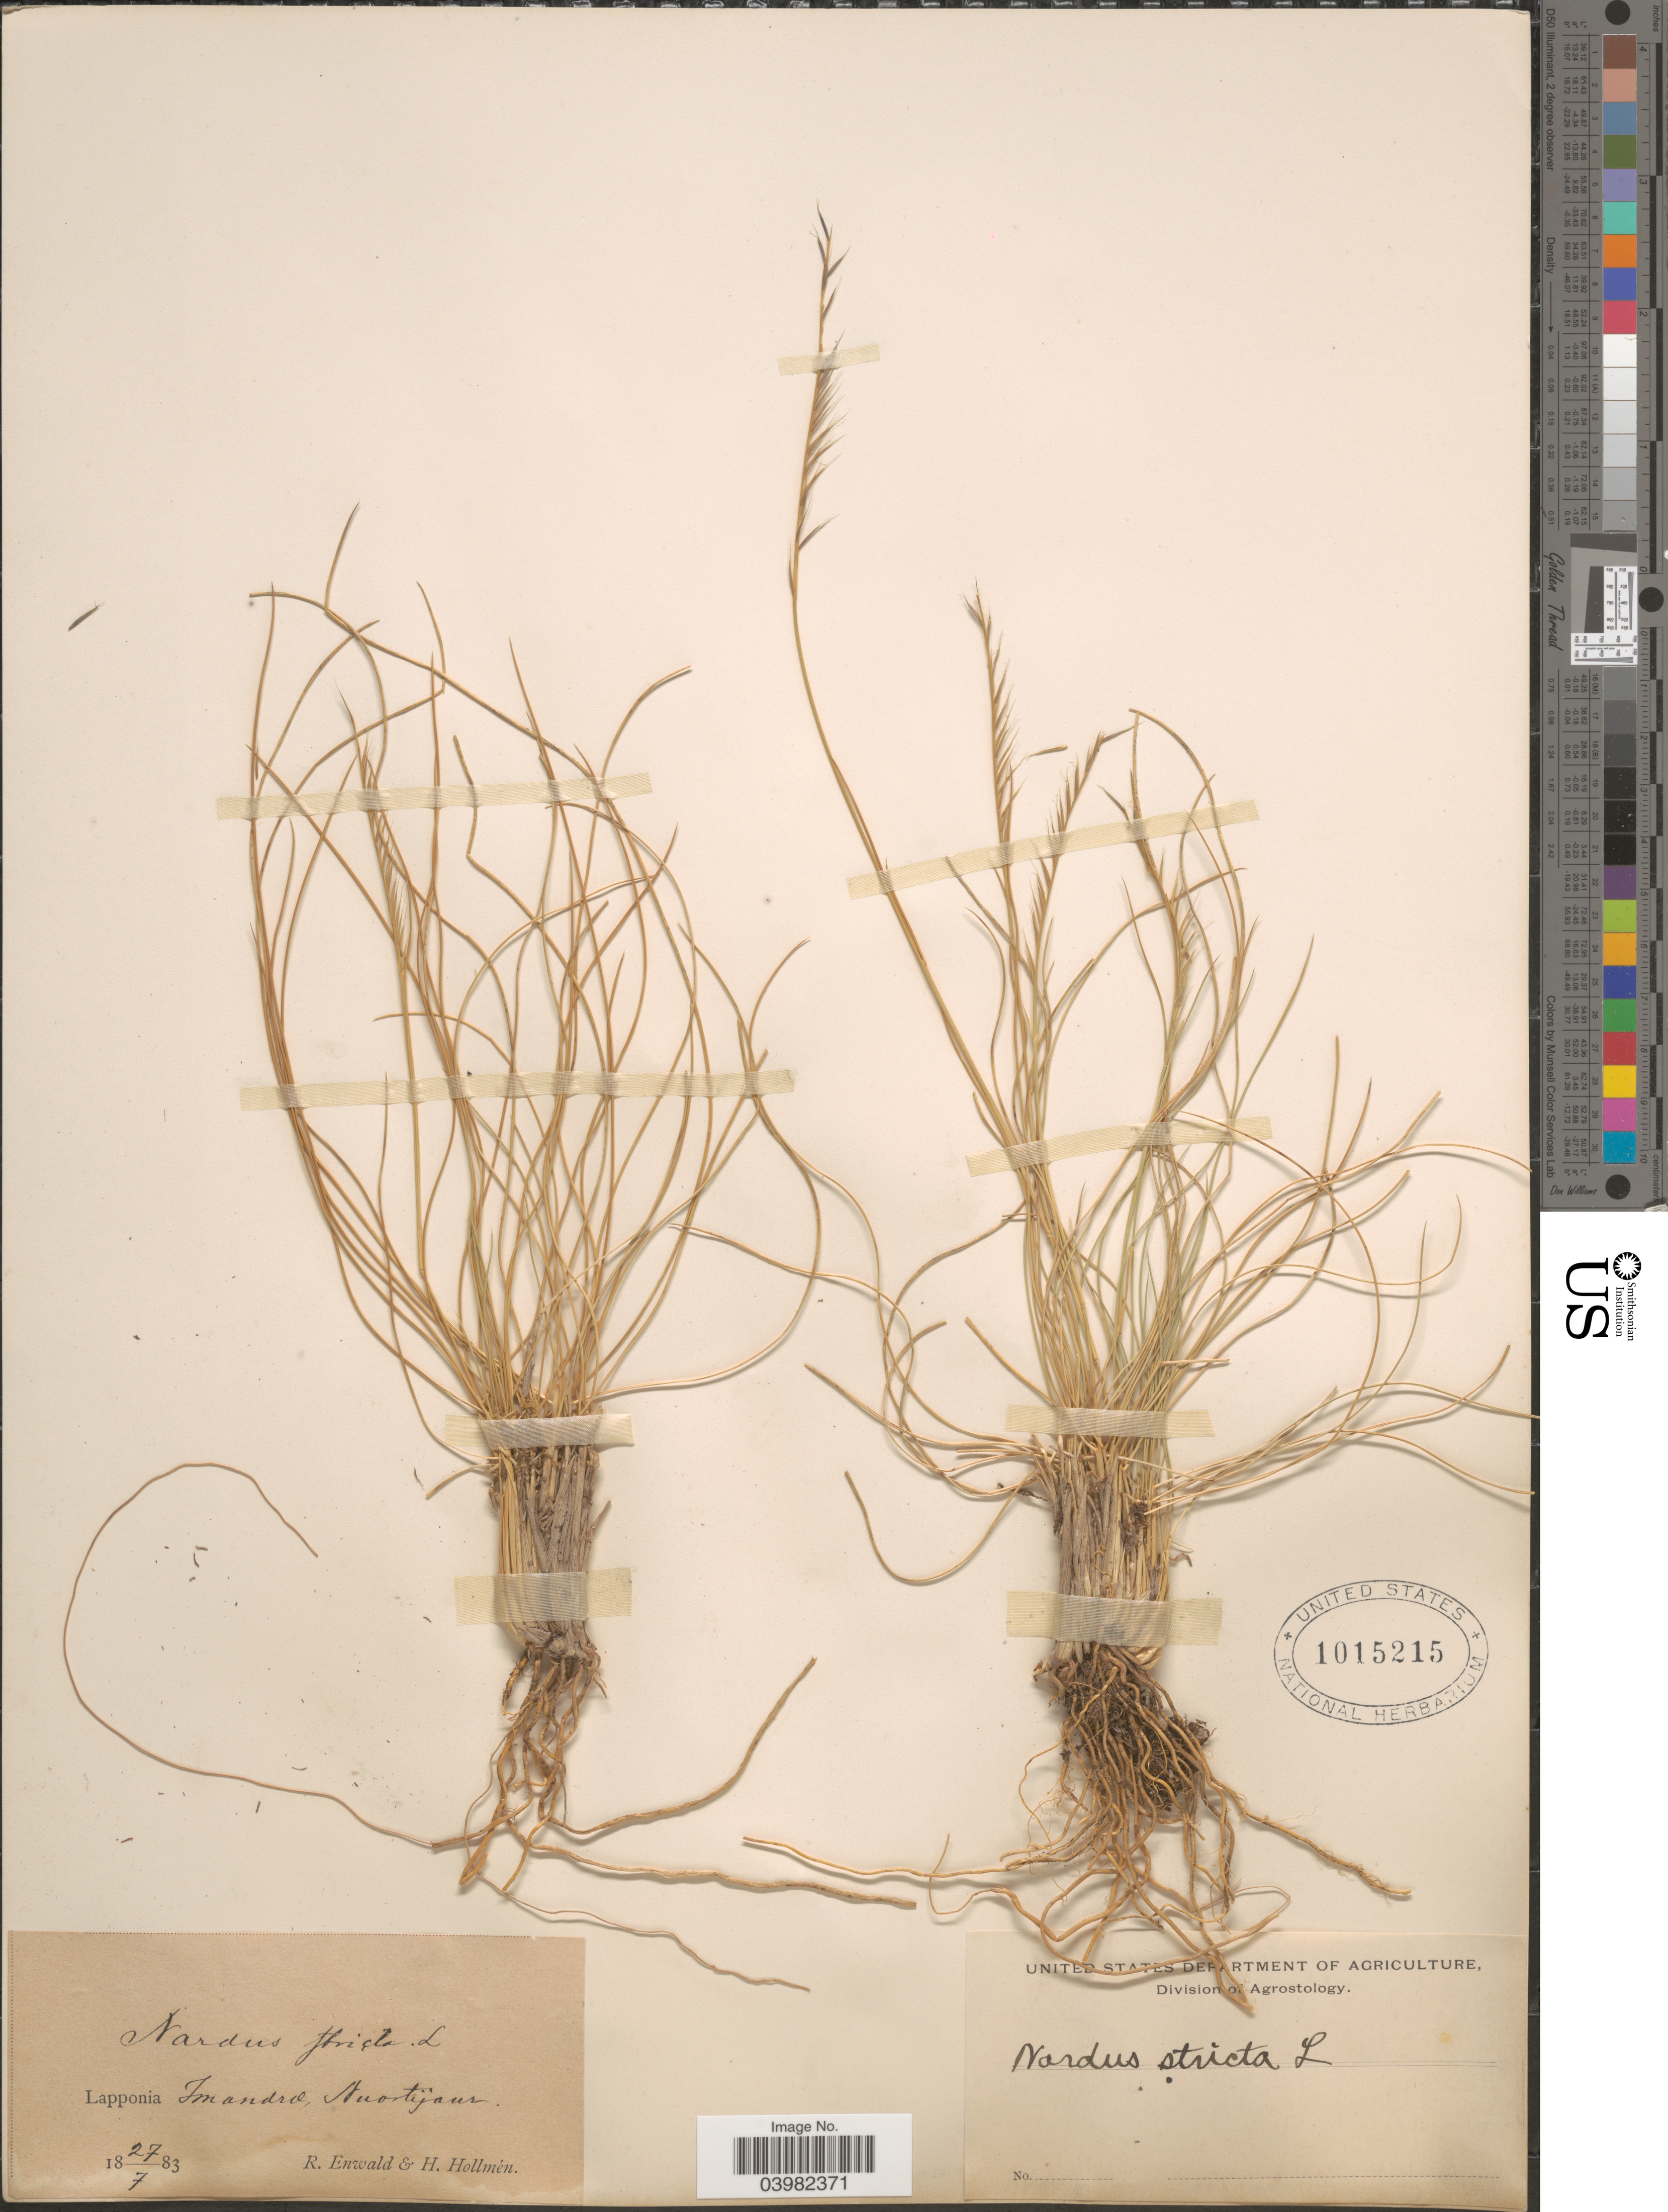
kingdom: Plantae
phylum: Tracheophyta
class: Liliopsida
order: Poales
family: Poaceae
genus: Nardus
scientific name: Nardus stricta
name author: L.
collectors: R. Enwald & H. Hollmen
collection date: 1883-07-27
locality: Lapponia. Imandra, Nuortijaur.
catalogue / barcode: US 1015215